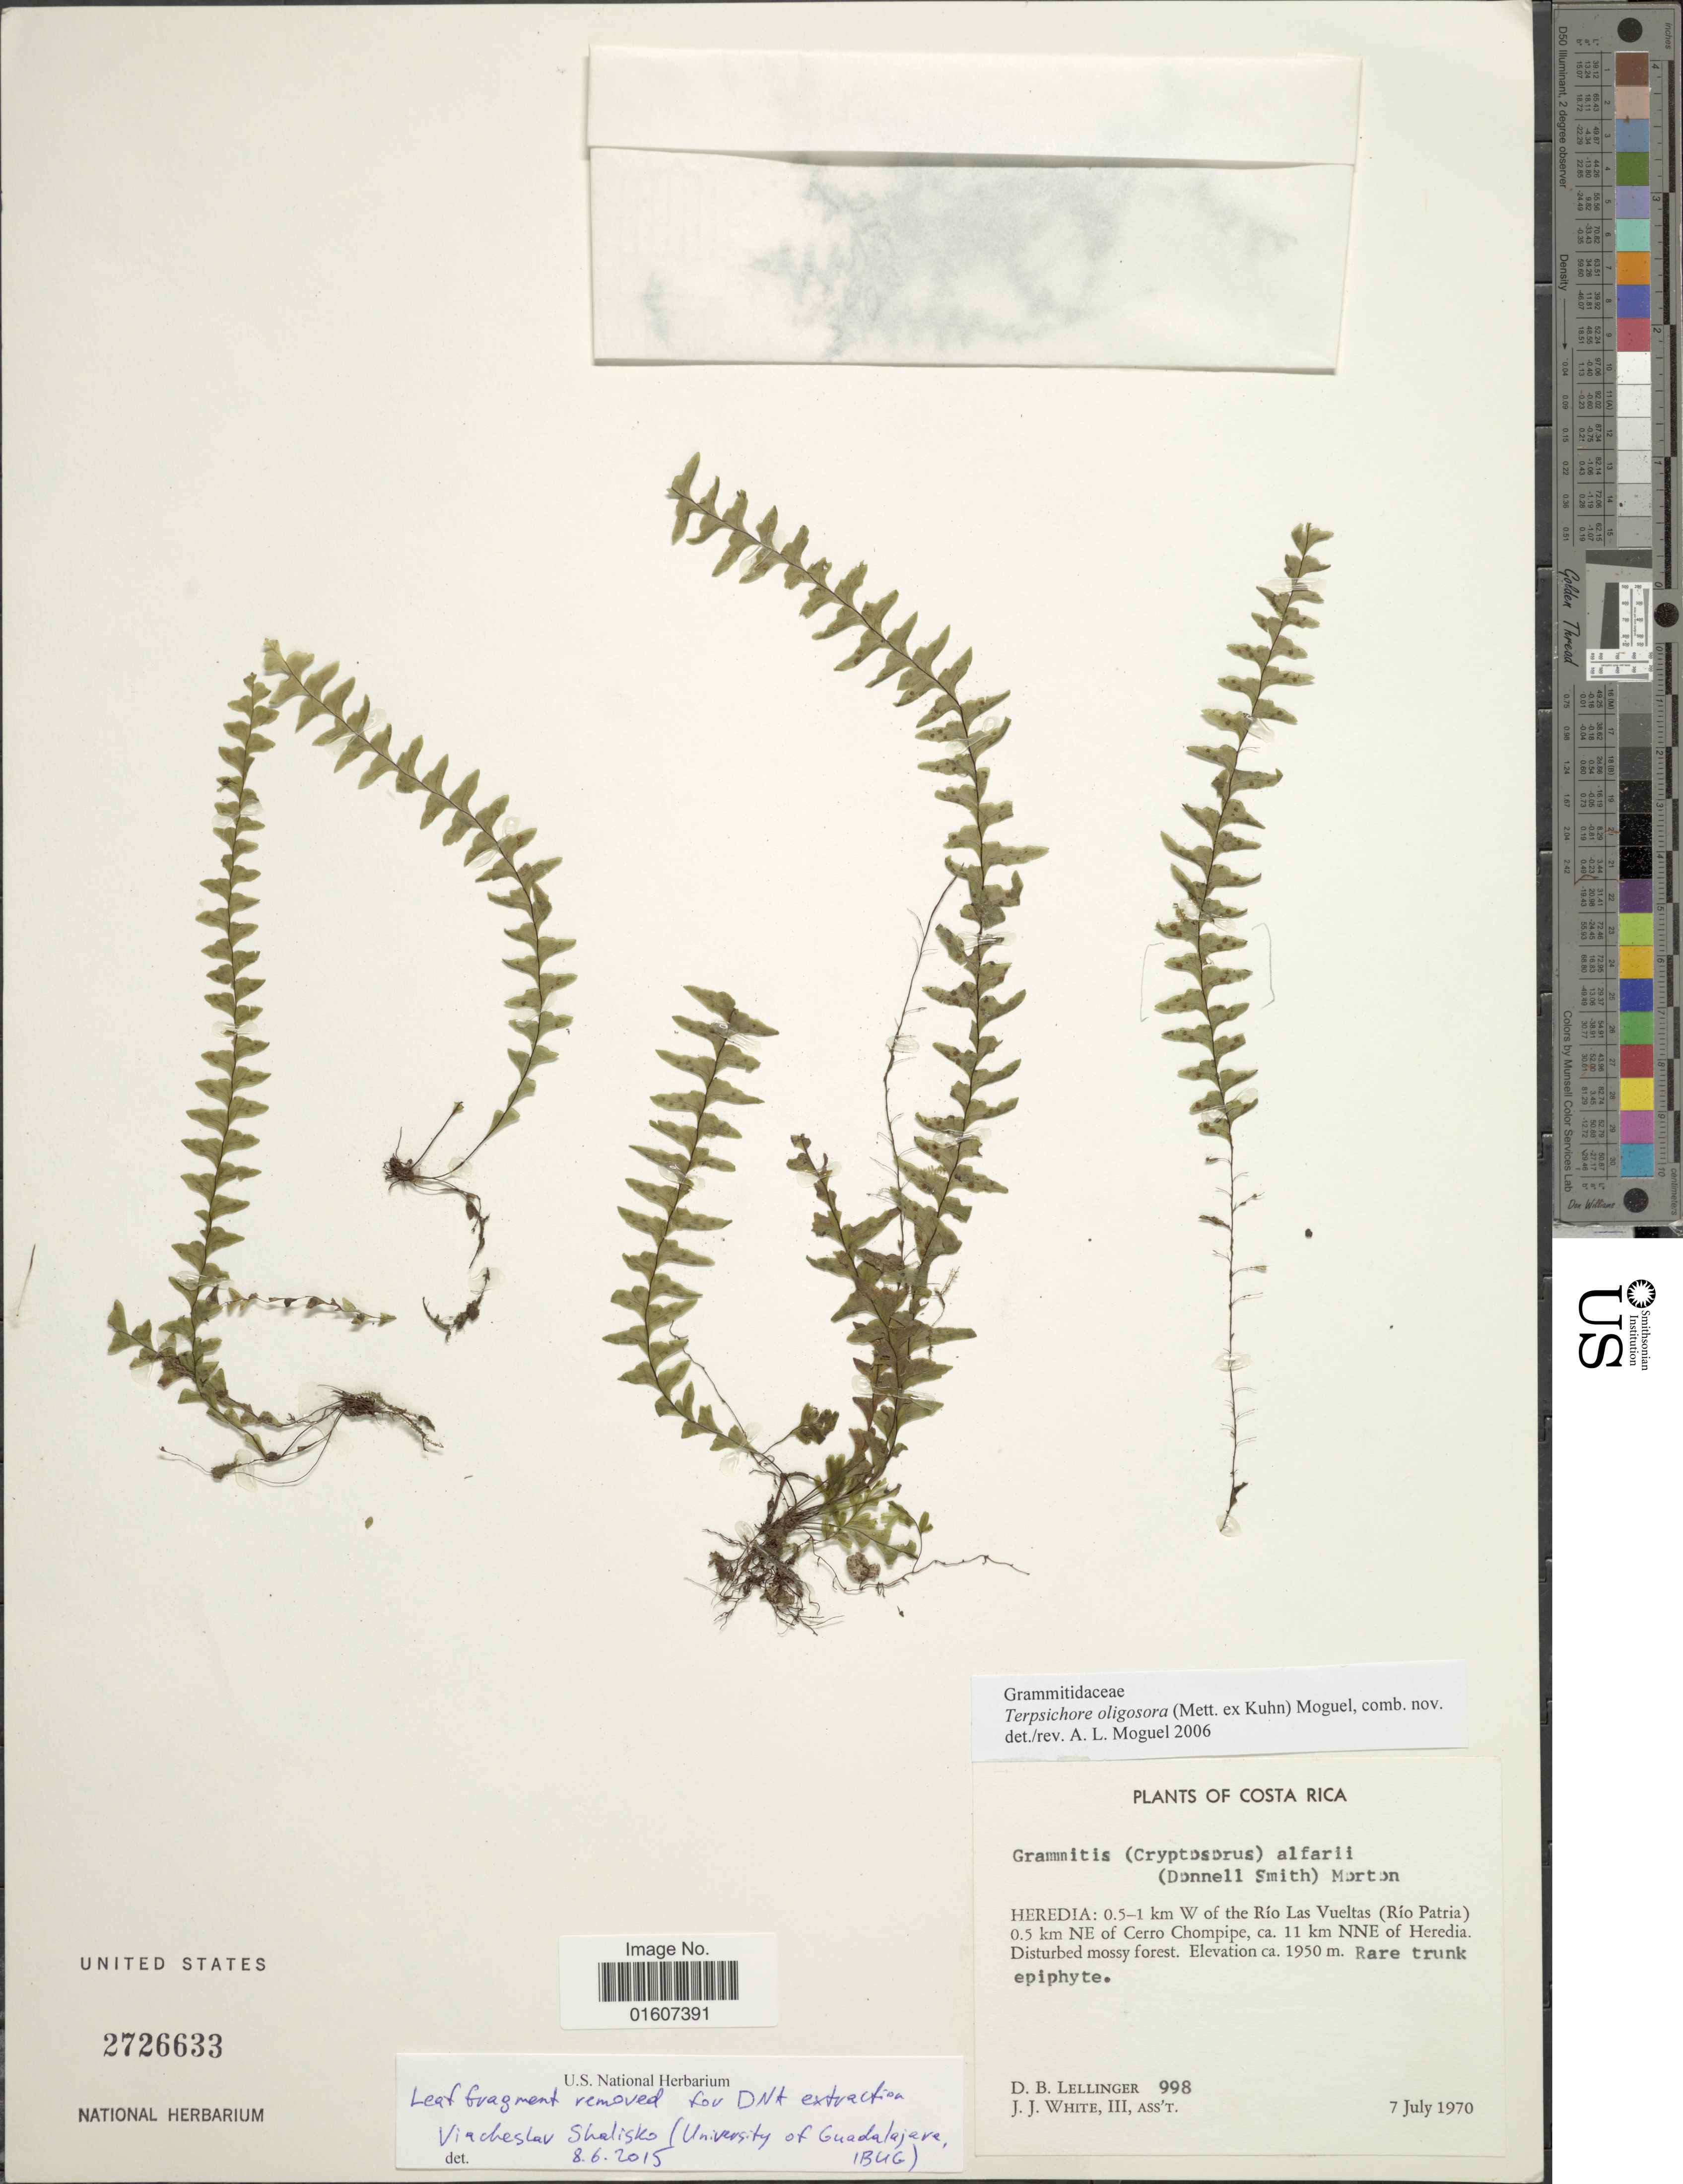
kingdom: Plantae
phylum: Tracheophyta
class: Polypodiopsida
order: Polypodiales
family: Polypodiaceae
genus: Terpsichore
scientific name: Terpsichore oligosora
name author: (Mett. ex Kuhn) Moguel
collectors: D. B. Lellinger & J. J. White III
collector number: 998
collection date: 1970-07-07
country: Costa Rica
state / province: Heredia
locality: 0.5-1 km W of the Río Las Vueltas (Río Patria) 0.5 km NE of Cerro Chompipe, ca 11 km NNE of Heredia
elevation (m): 1950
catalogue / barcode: US 2726633